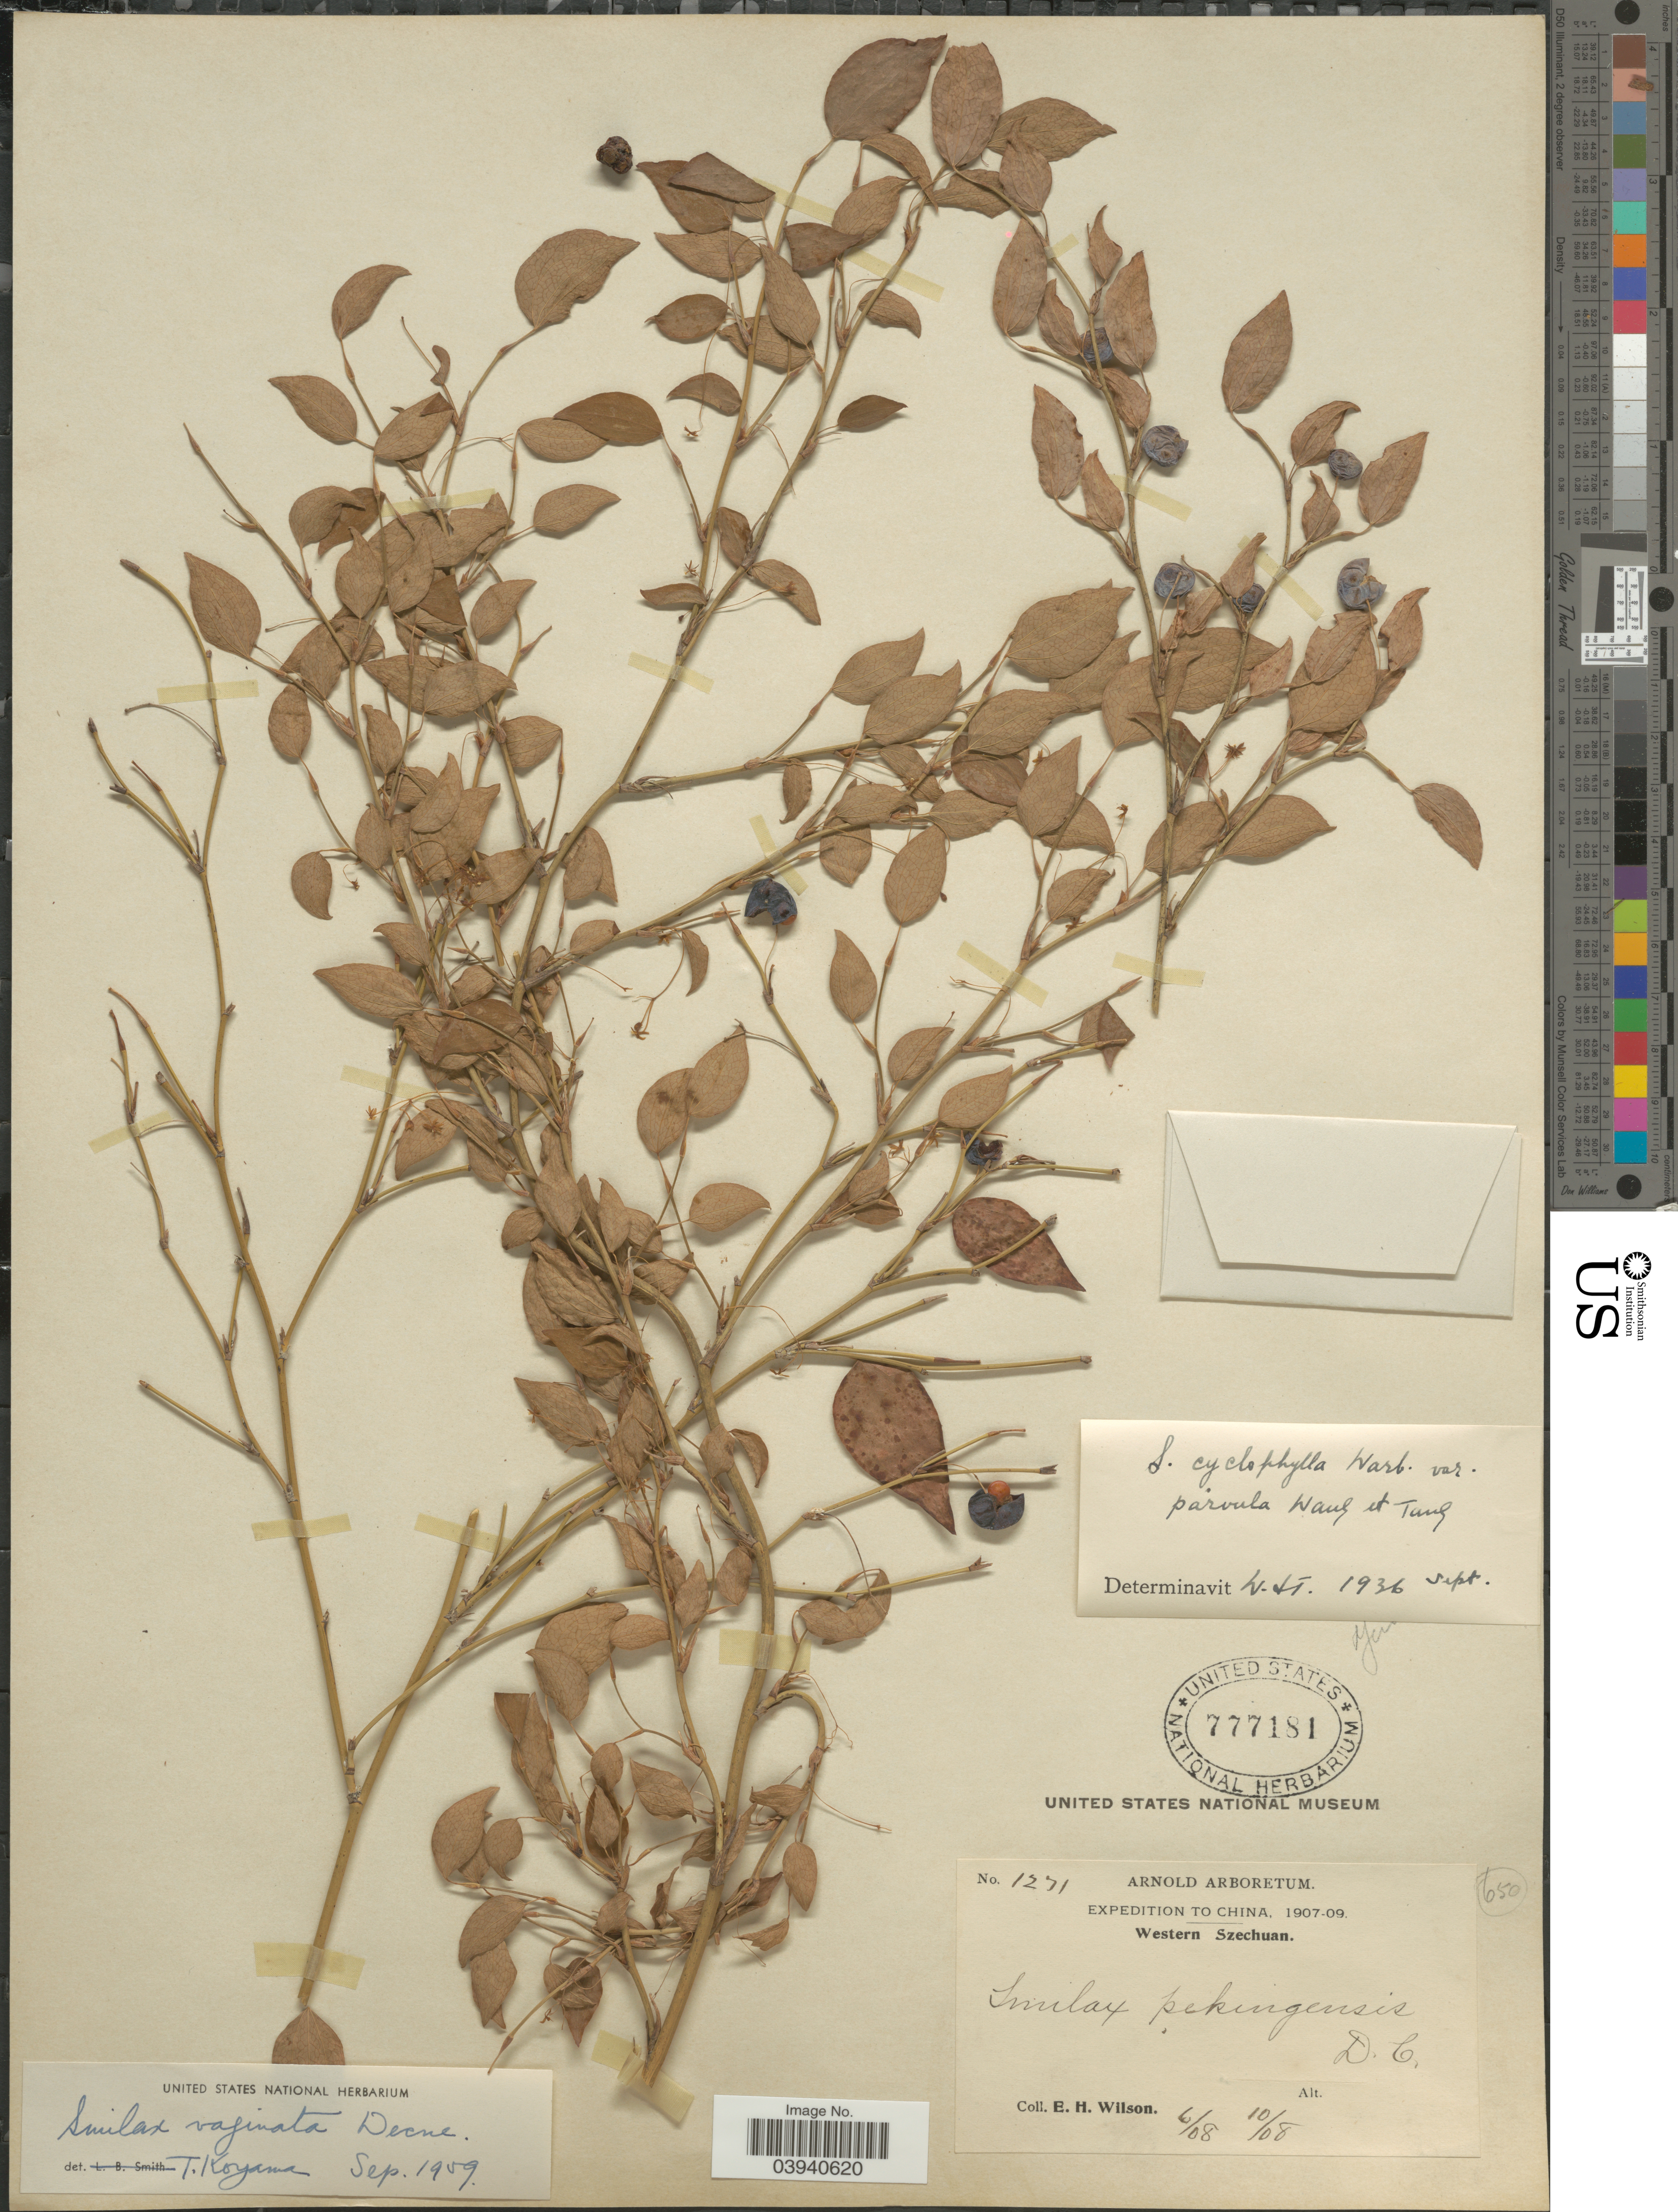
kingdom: Plantae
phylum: Tracheophyta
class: Liliopsida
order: Liliales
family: Smilacaceae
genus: Smilax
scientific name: Smilax cyclophylla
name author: Warb.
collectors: E. Wilson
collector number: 1271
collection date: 1908-06/1908-10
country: China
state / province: Sichuan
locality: Western Szechuan.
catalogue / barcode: US 777181